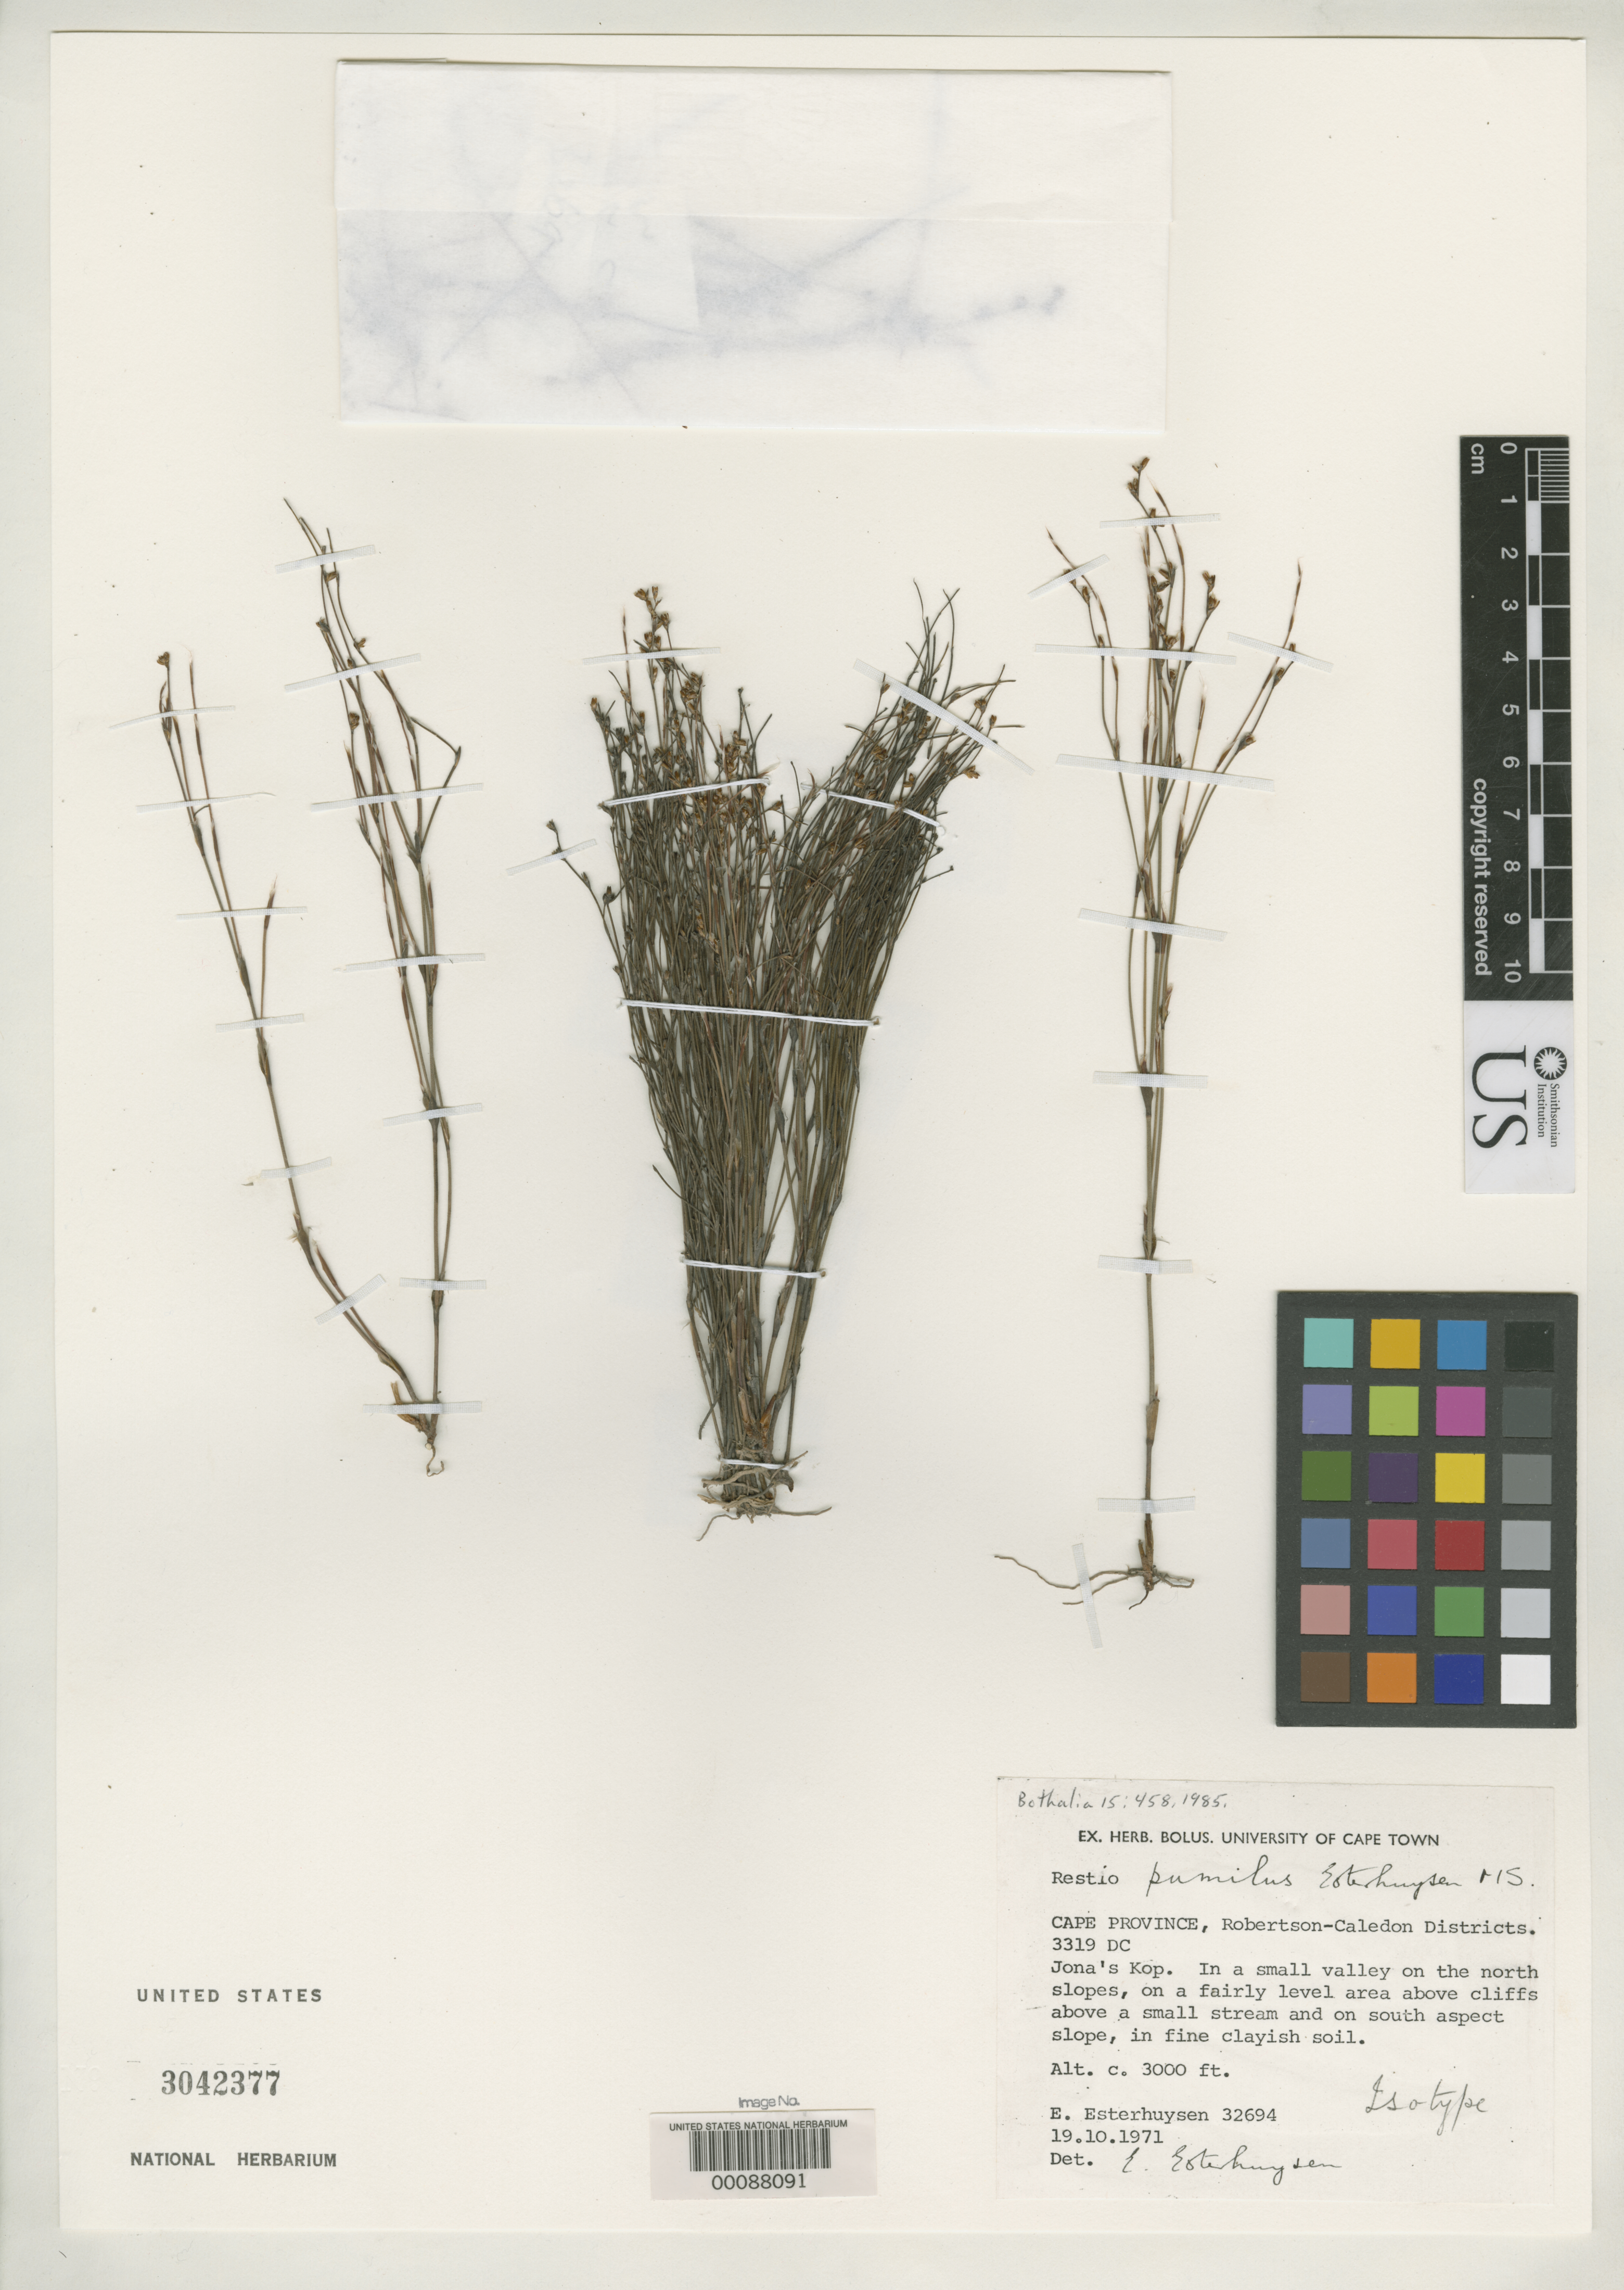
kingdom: Plantae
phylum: Tracheophyta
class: Liliopsida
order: Poales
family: Restionaceae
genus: Restio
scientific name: Restio pumilus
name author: Esterh.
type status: Isotype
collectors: E. E. Esterhuysen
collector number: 32694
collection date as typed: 19 Oct 1971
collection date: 1971-10-19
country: South Africa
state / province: Western Cape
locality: Jona's Kop. Caledon / Robertson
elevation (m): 914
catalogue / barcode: US 3042377